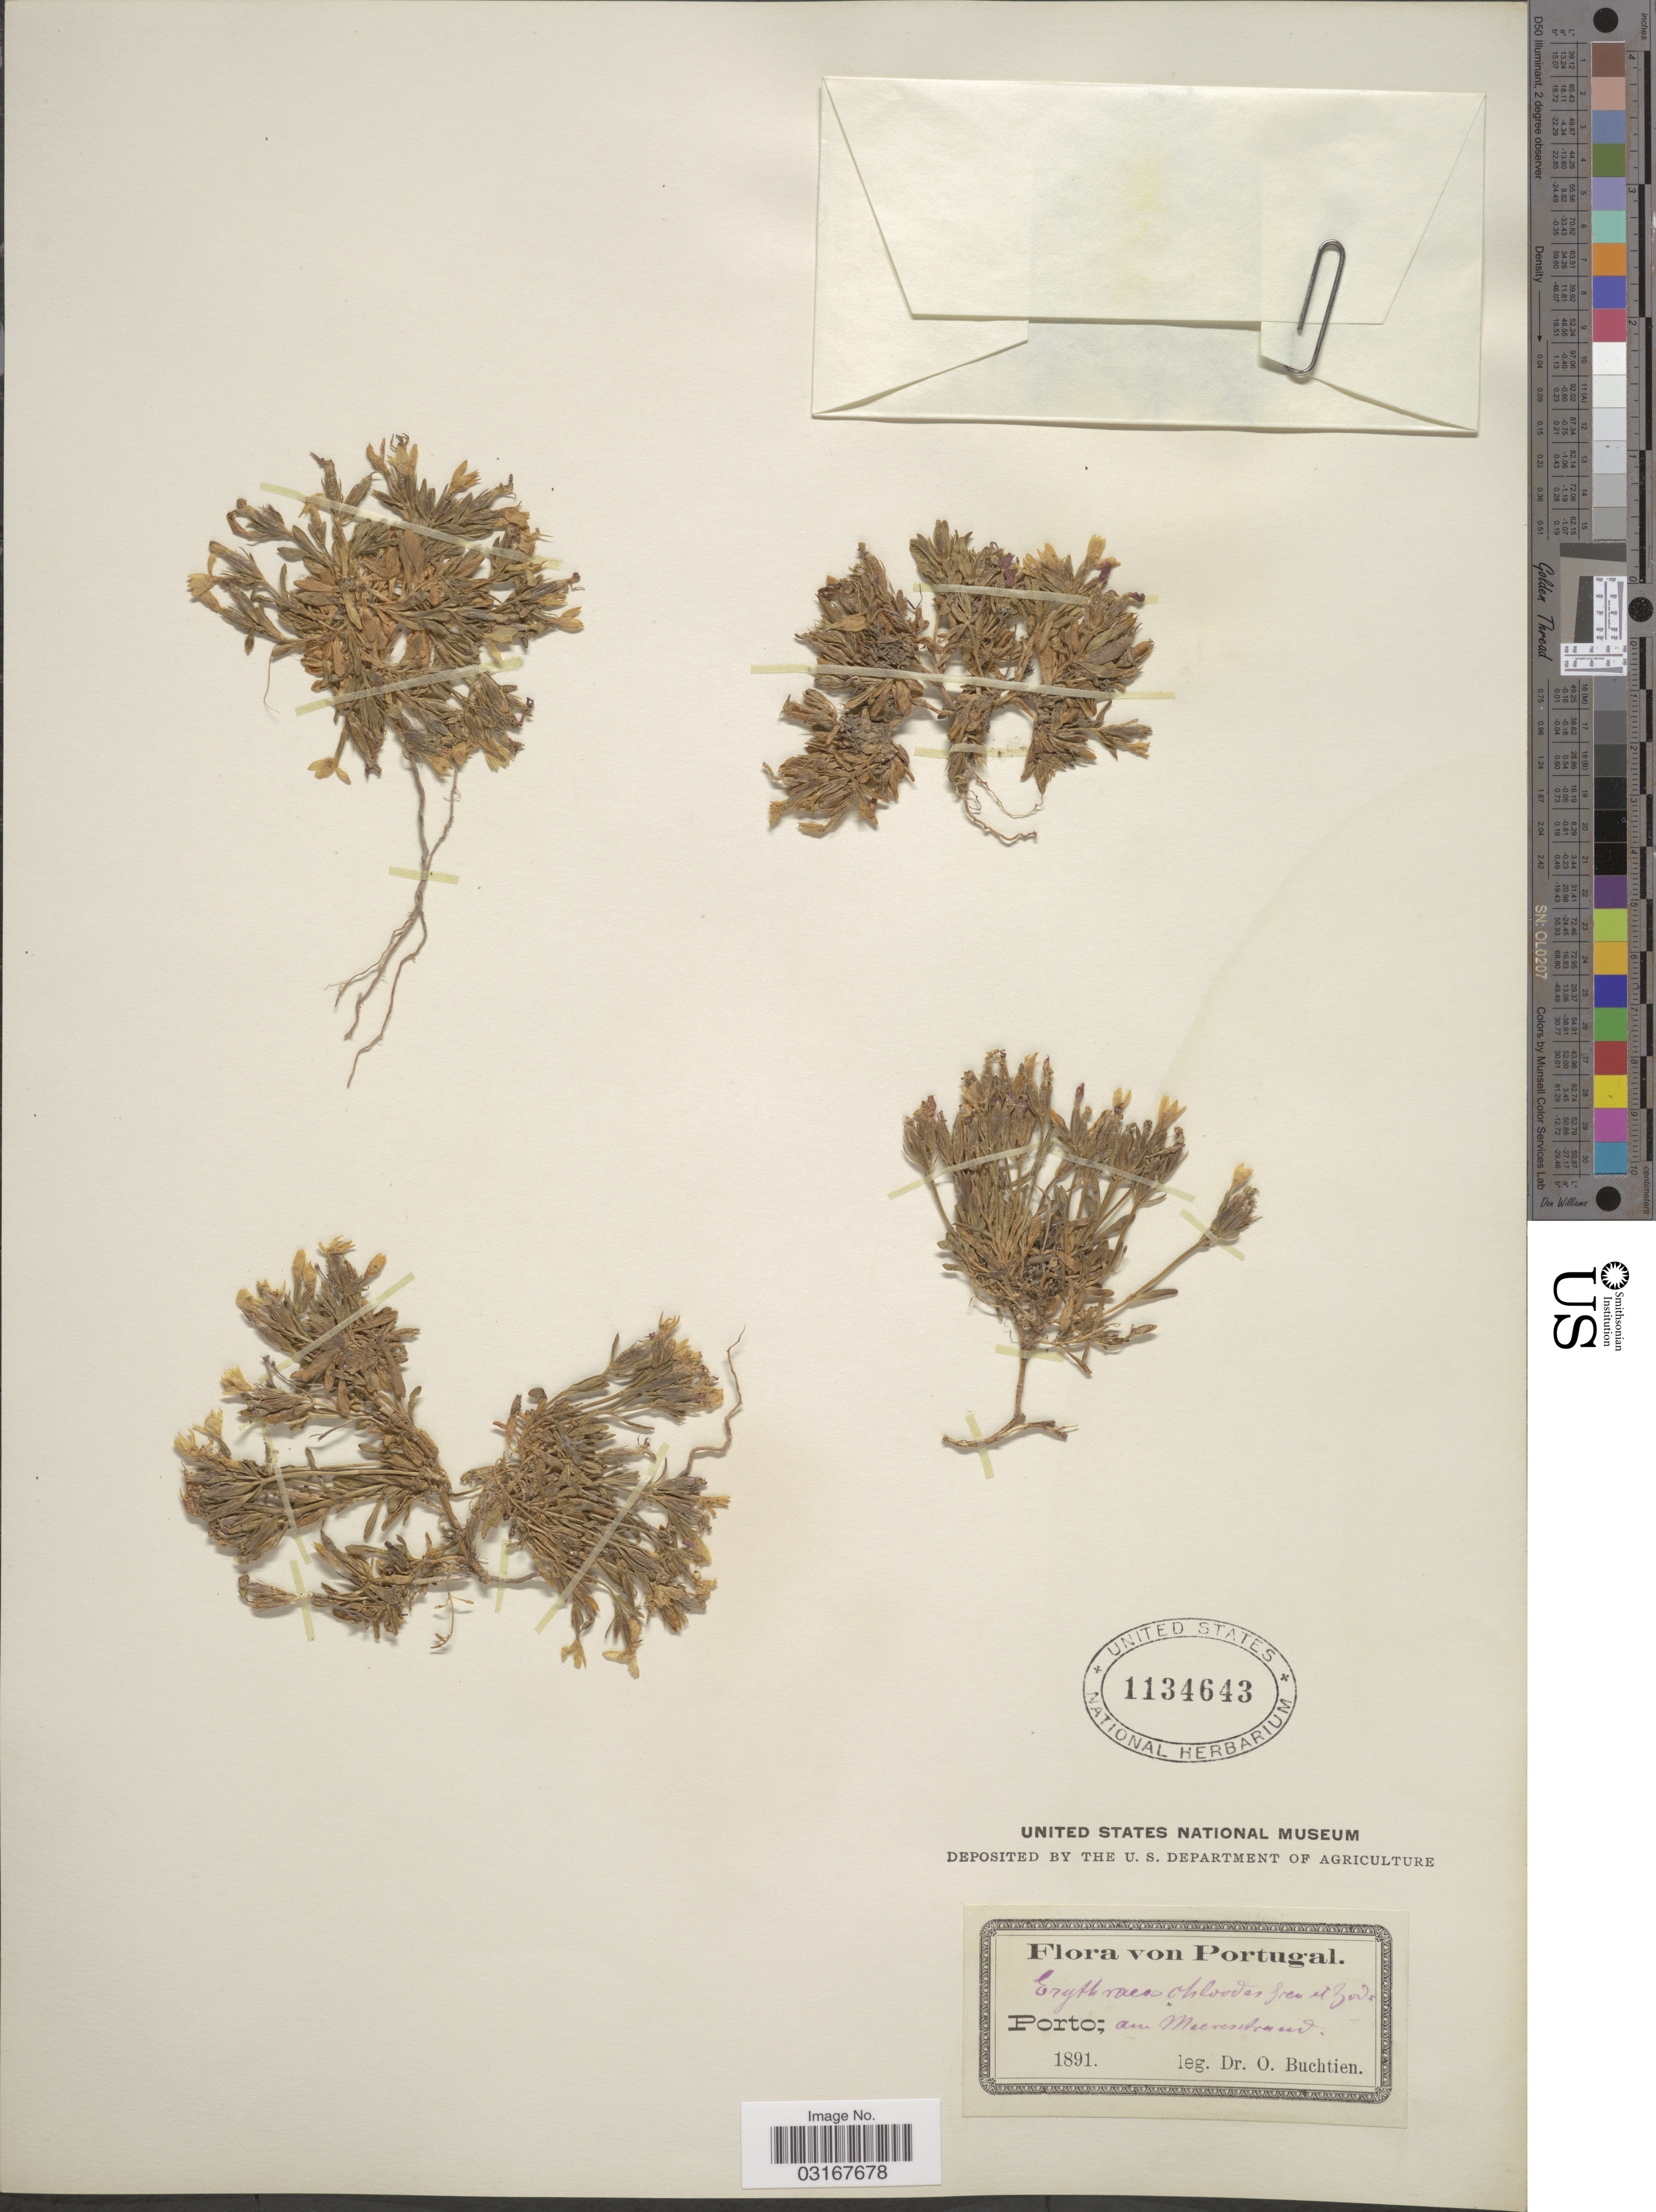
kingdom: Plantae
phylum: Tracheophyta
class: Magnoliopsida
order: Gentianales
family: Gentianaceae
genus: Centaurium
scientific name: Centaurium chloodes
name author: Samp.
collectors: O. Buchtien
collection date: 1891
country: Portugal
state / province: Porto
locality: Am Murestrand.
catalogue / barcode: US 1134643